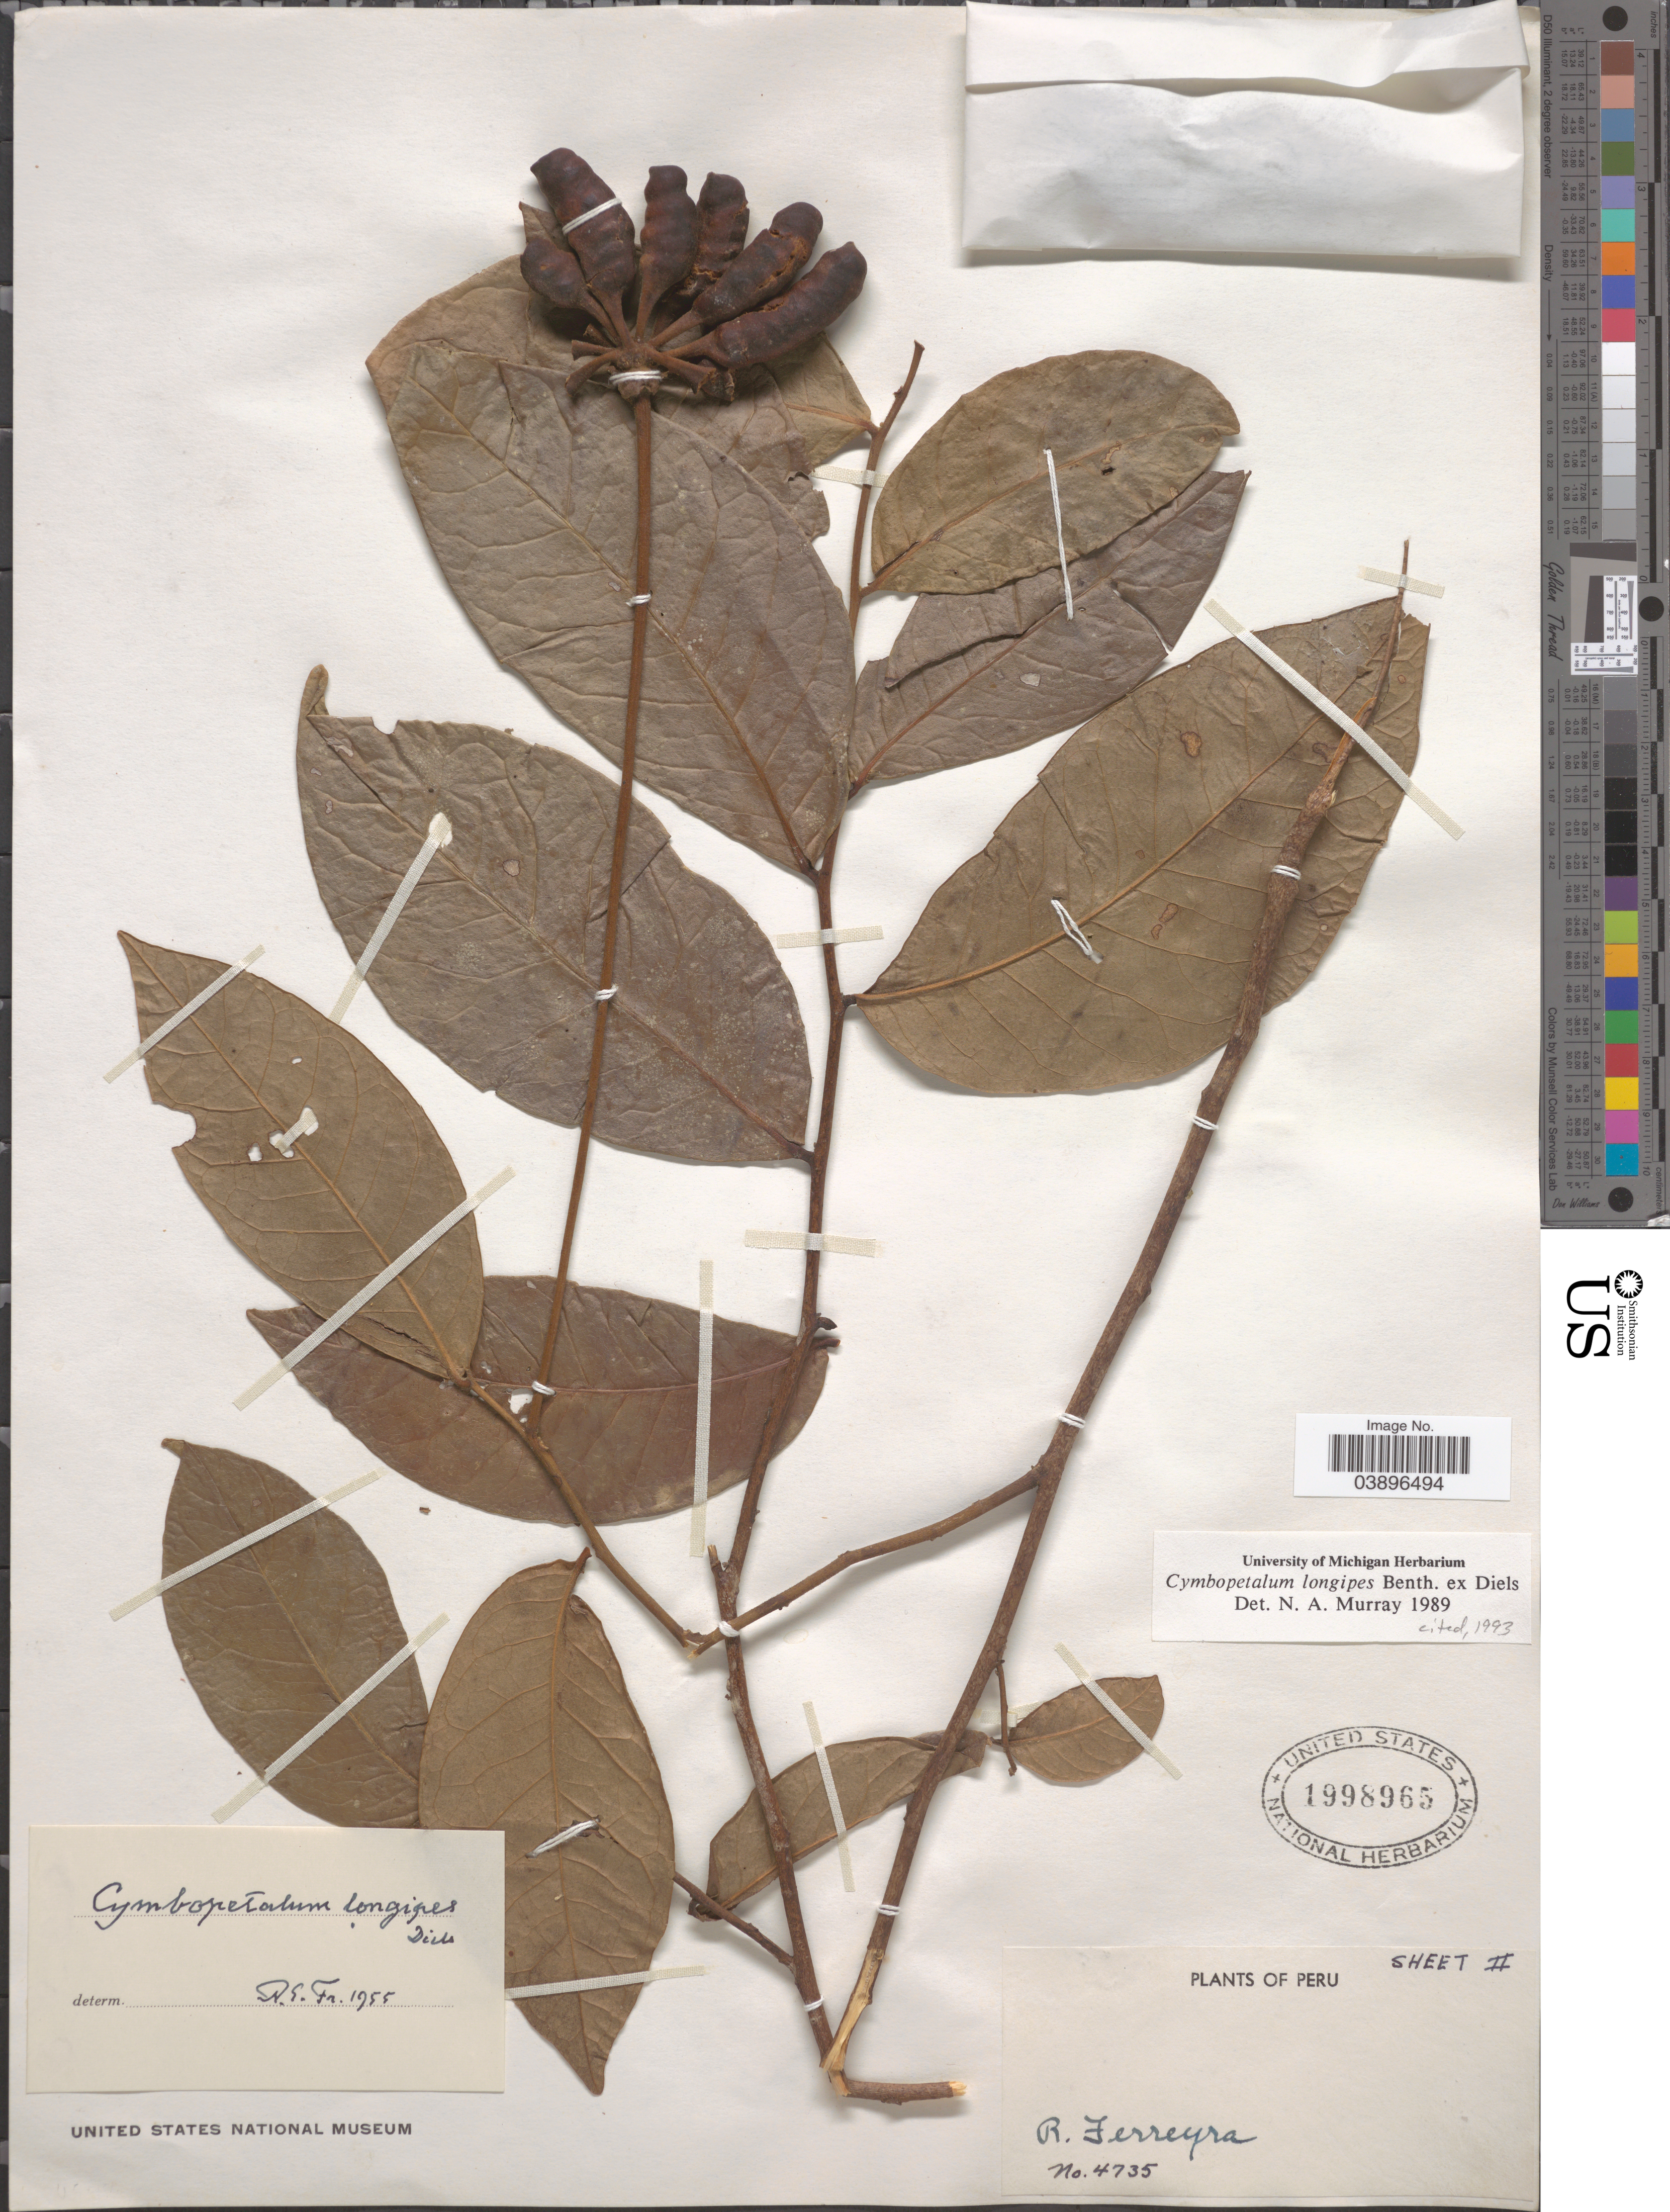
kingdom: Plantae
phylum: Tracheophyta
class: Magnoliopsida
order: Magnoliales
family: Annonaceae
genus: Cymbopetalum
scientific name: Cymbopetalum longipes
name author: Diels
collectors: R. A. Ferreyra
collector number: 4735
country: Peru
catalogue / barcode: US 1998965